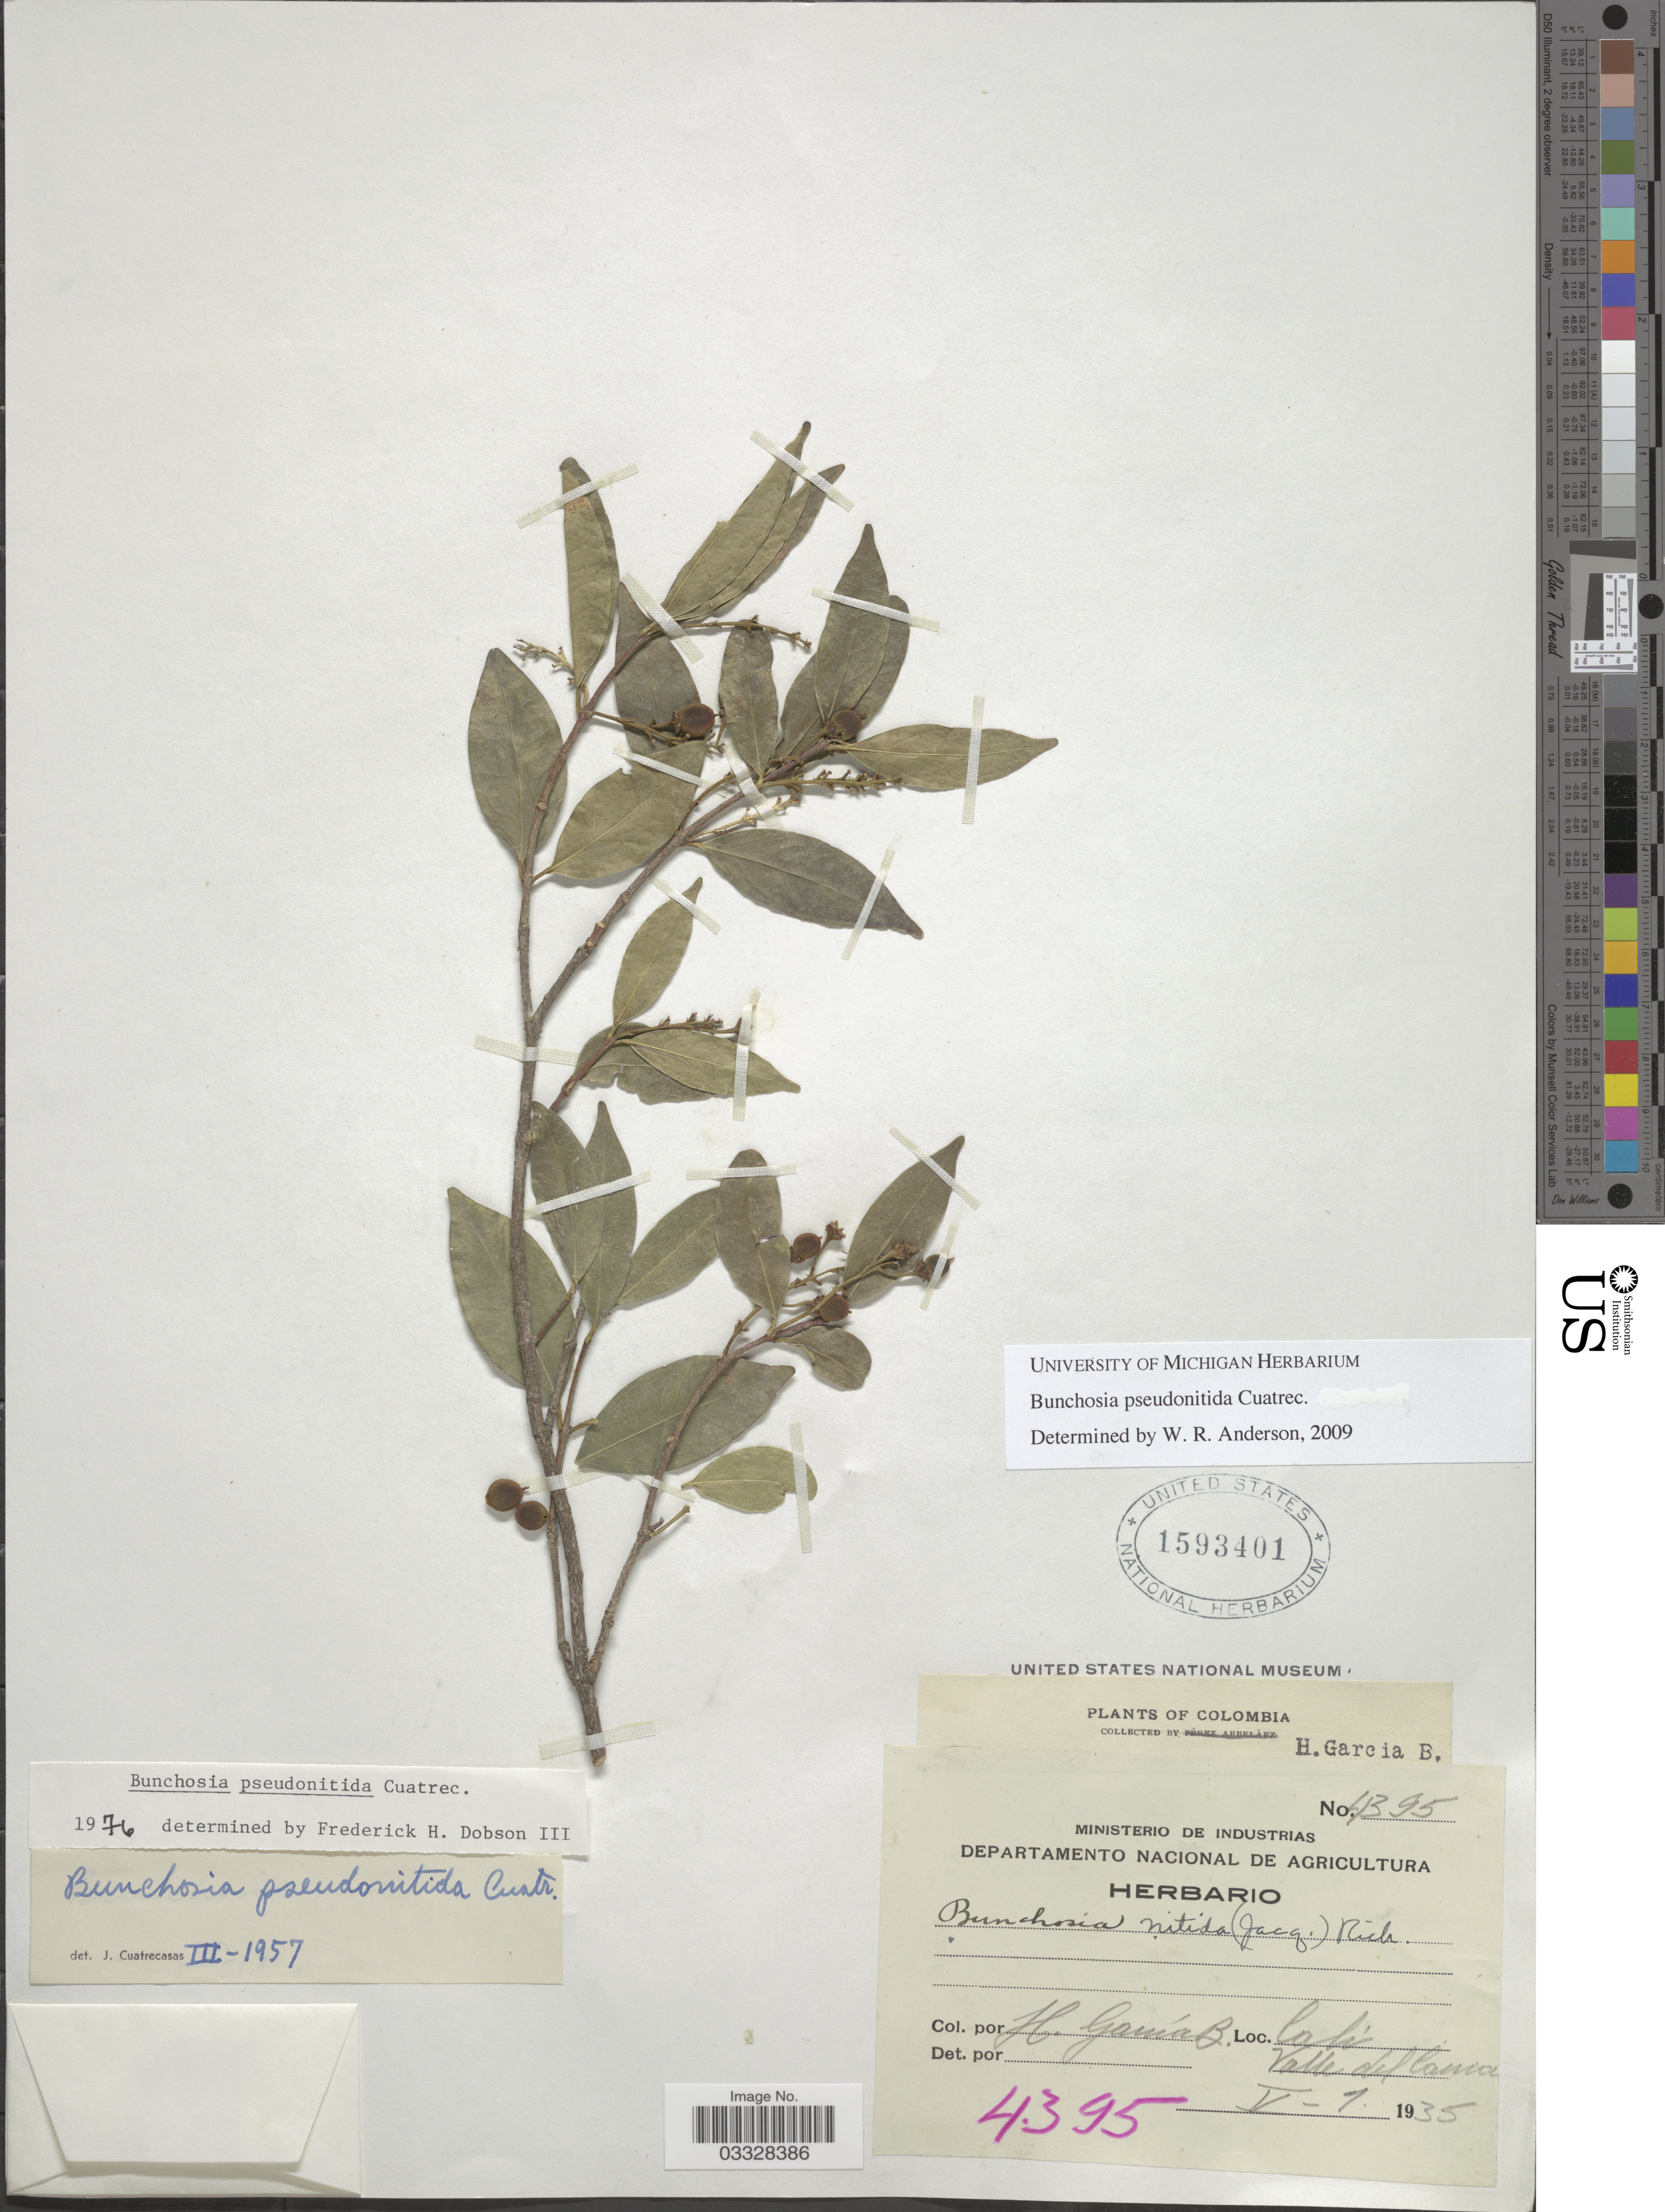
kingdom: Plantae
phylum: Tracheophyta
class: Magnoliopsida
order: Malpighiales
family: Malpighiaceae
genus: Bunchosia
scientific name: Bunchosia pseudonitida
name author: Cuatrec.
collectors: H. García B.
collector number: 4395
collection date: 1935-05-01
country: Colombia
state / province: Valle del Cauca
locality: Cali.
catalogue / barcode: US 1593401